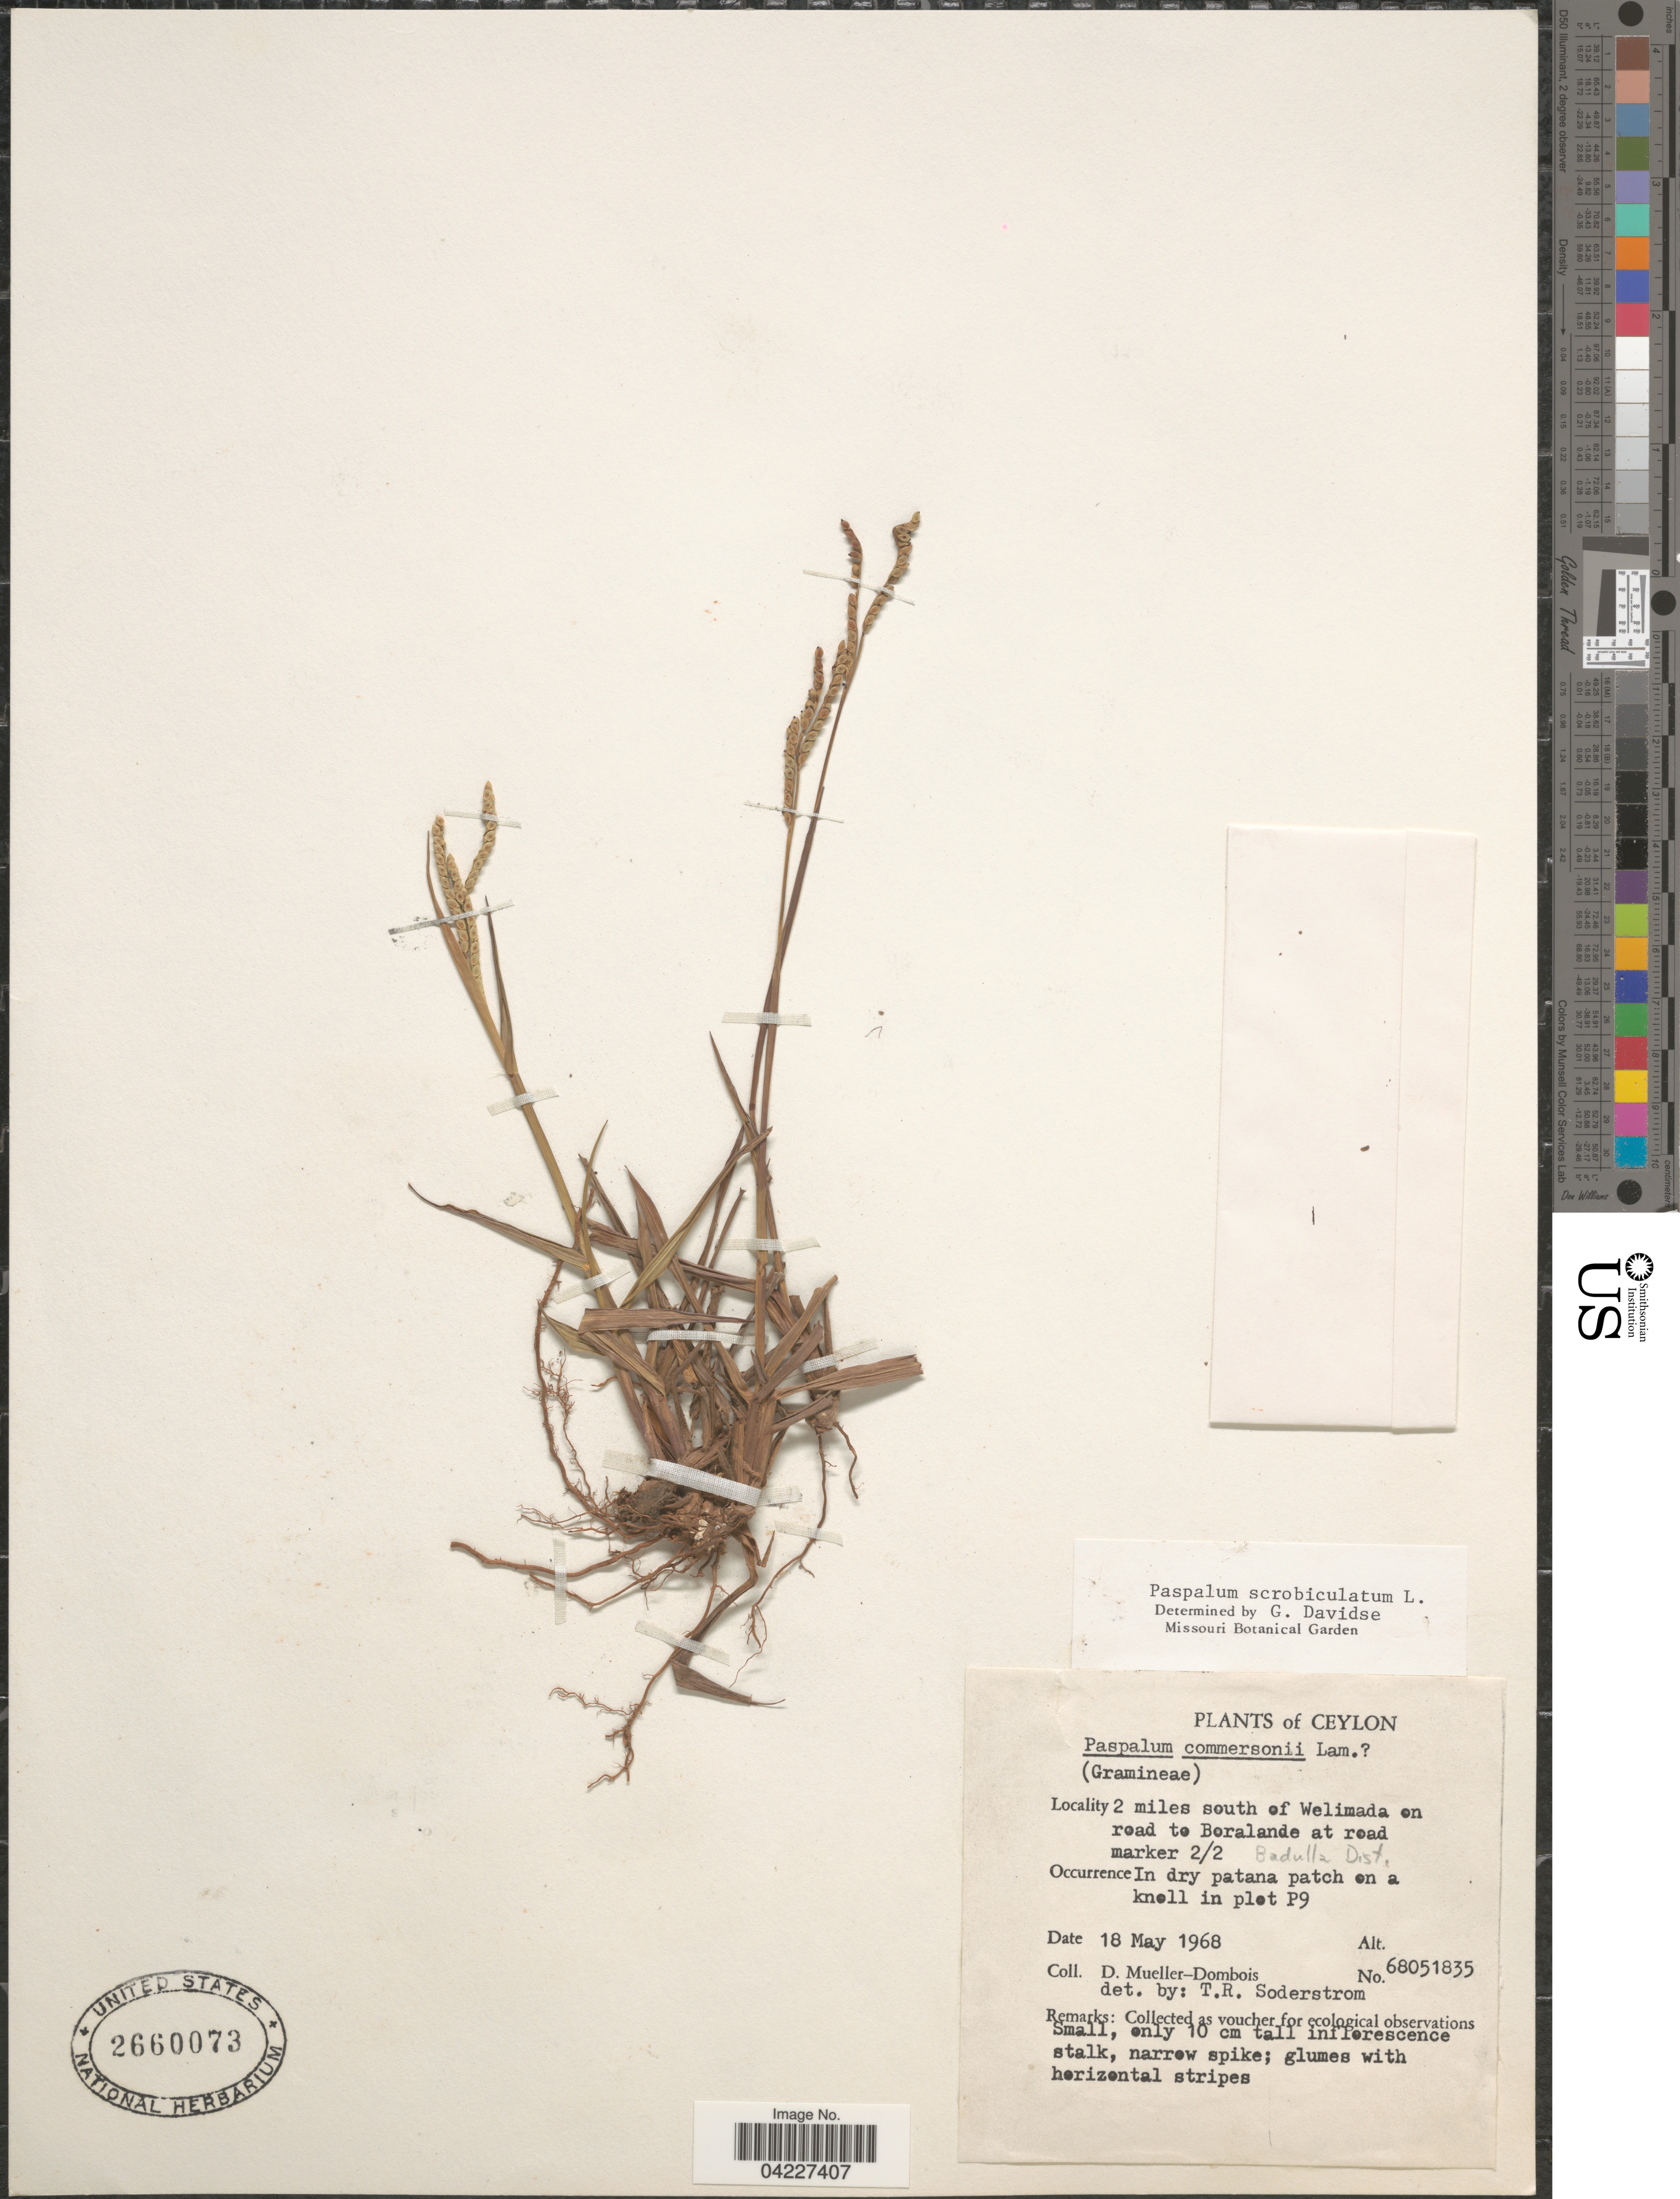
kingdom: Plantae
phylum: Tracheophyta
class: Liliopsida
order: Poales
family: Poaceae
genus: Paspalum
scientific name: Paspalum scrobiculatum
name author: L.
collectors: D. Mueller-Dombois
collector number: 68051835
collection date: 1968-05-18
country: Sri Lanka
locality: Ceylon. 2 miles south of Welimada on road to Boralande at road marker 2/2. Badulla Dist. In dry patana patch on a knoll in plot P9.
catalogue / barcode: US 2660073